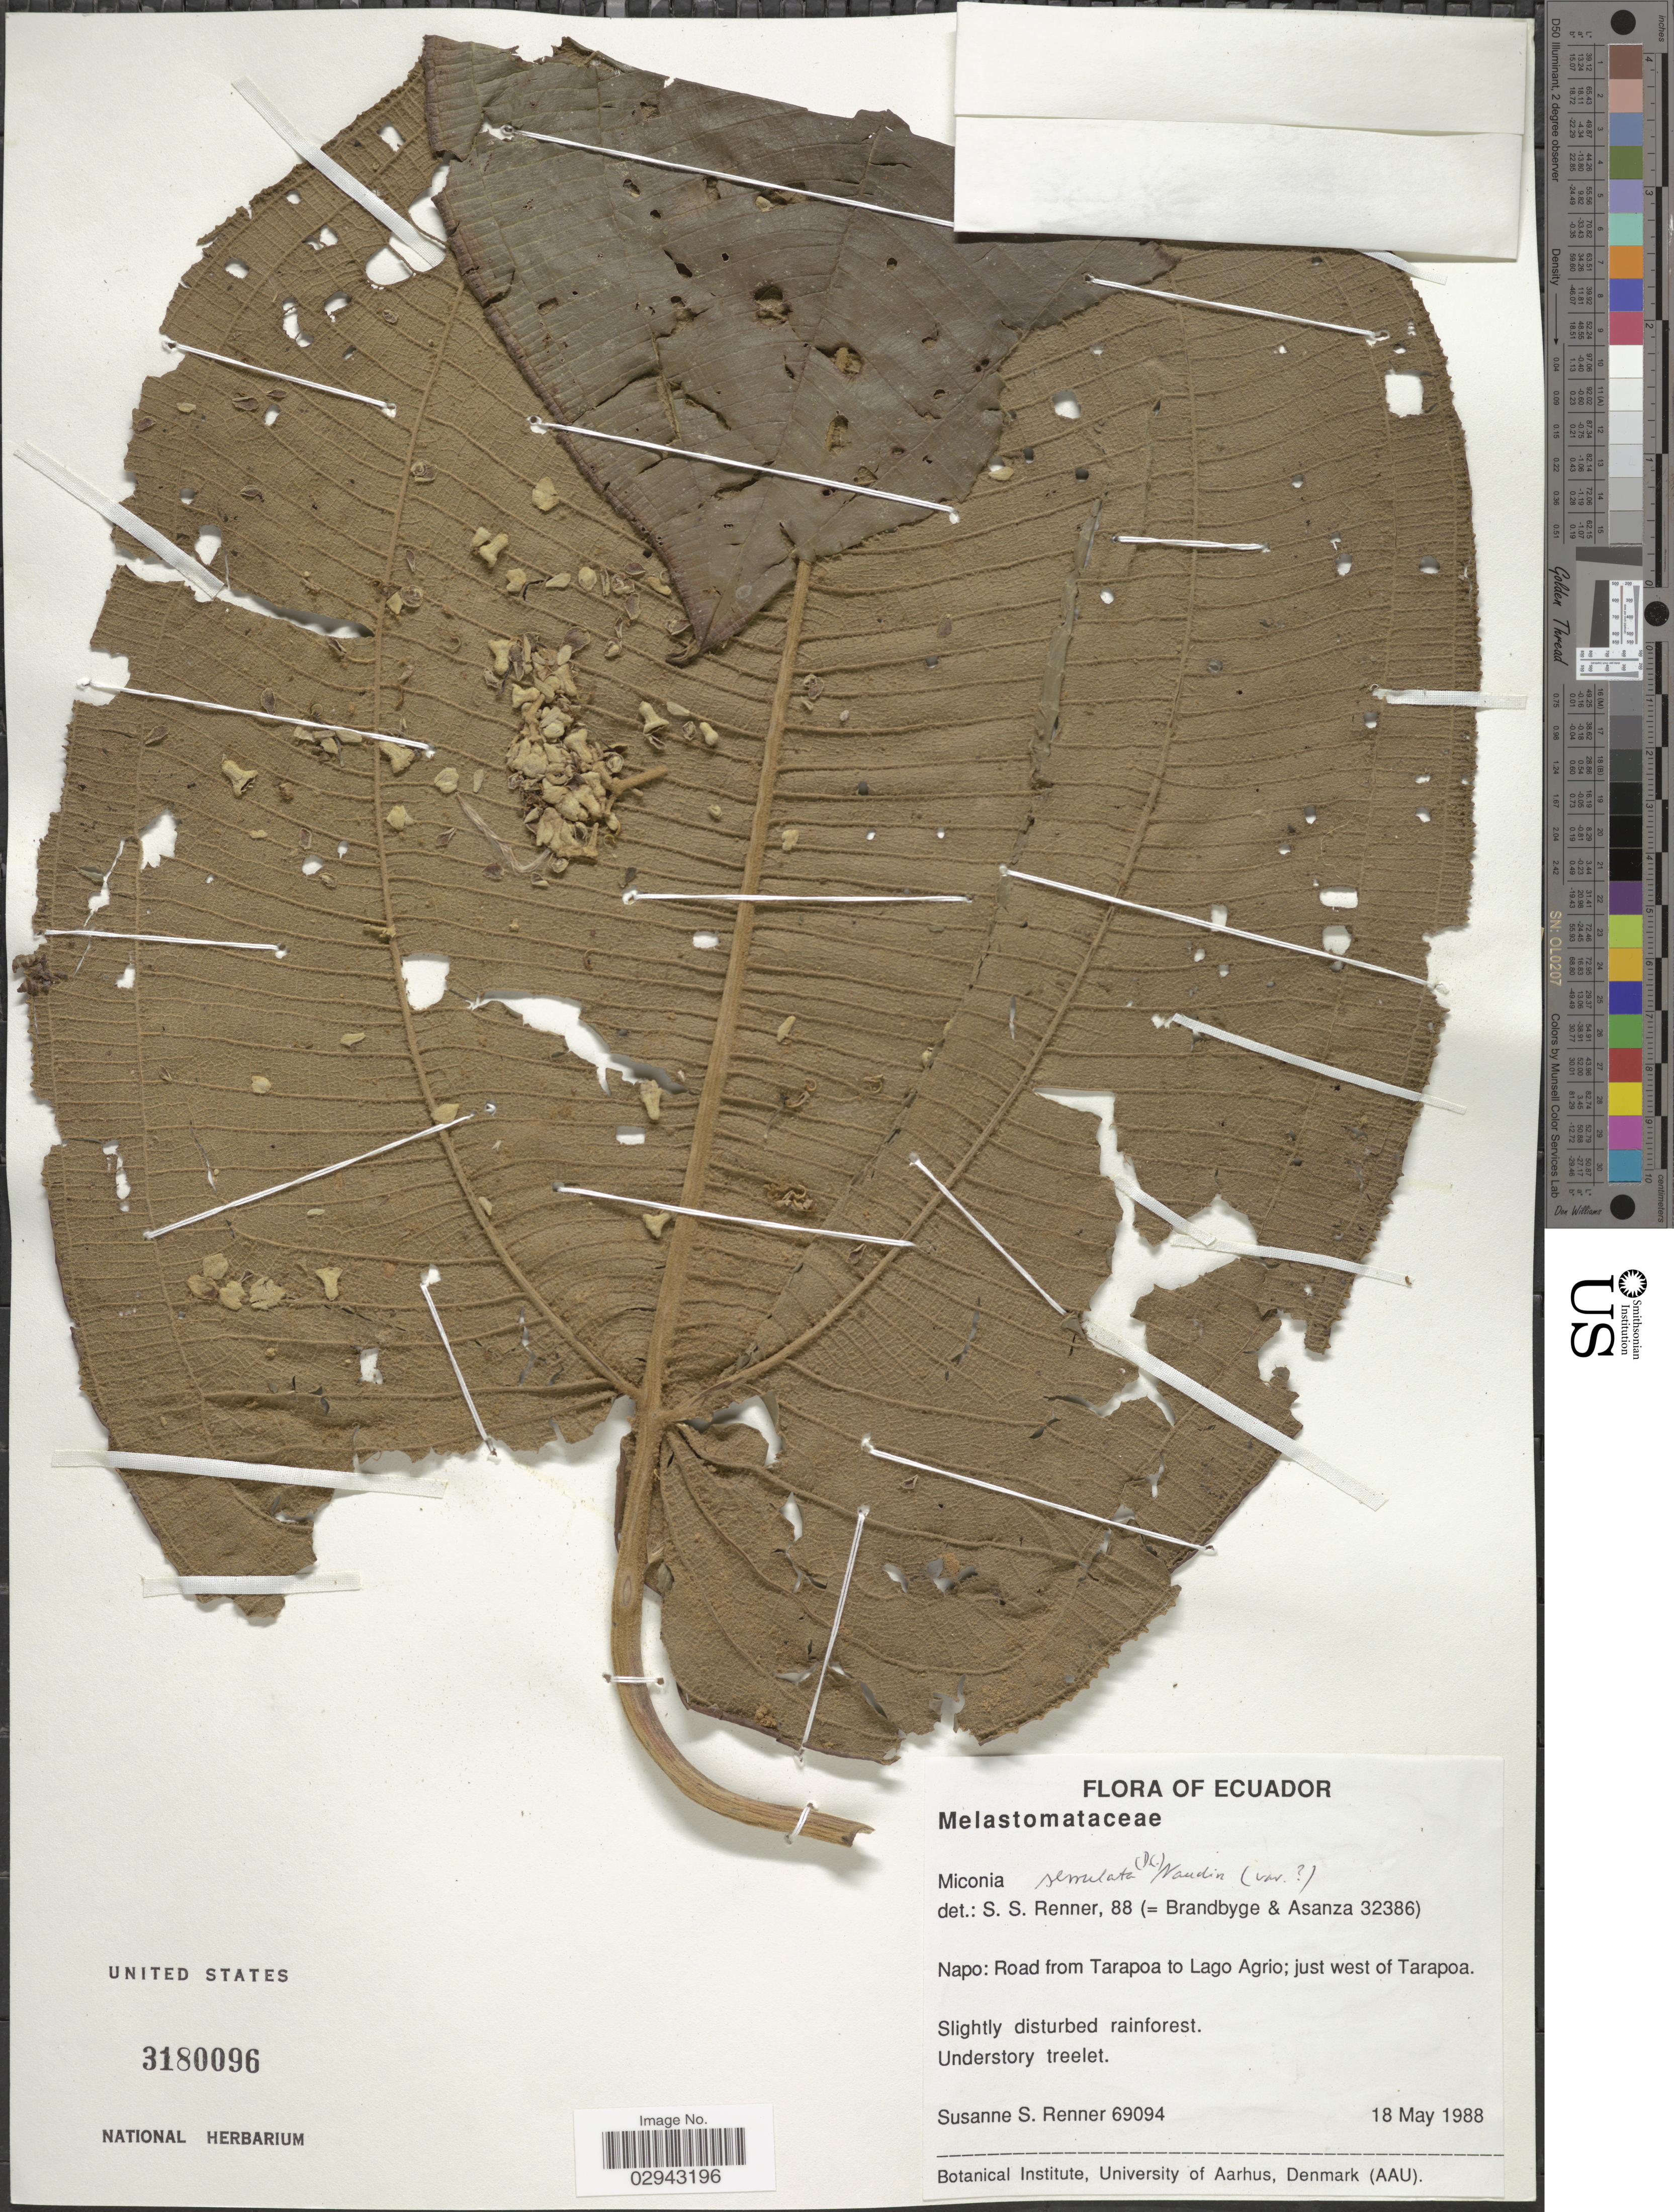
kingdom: Plantae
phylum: Tracheophyta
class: Magnoliopsida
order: Myrtales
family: Melastomataceae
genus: Miconia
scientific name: Miconia serrulata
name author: (DC.) Naudin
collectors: S. S. Renner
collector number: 69094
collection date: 1988-05-18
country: Ecuador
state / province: Napo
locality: Road from Tarapoa to Lago Agrio; just west of Tarapoa.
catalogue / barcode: US 3180096